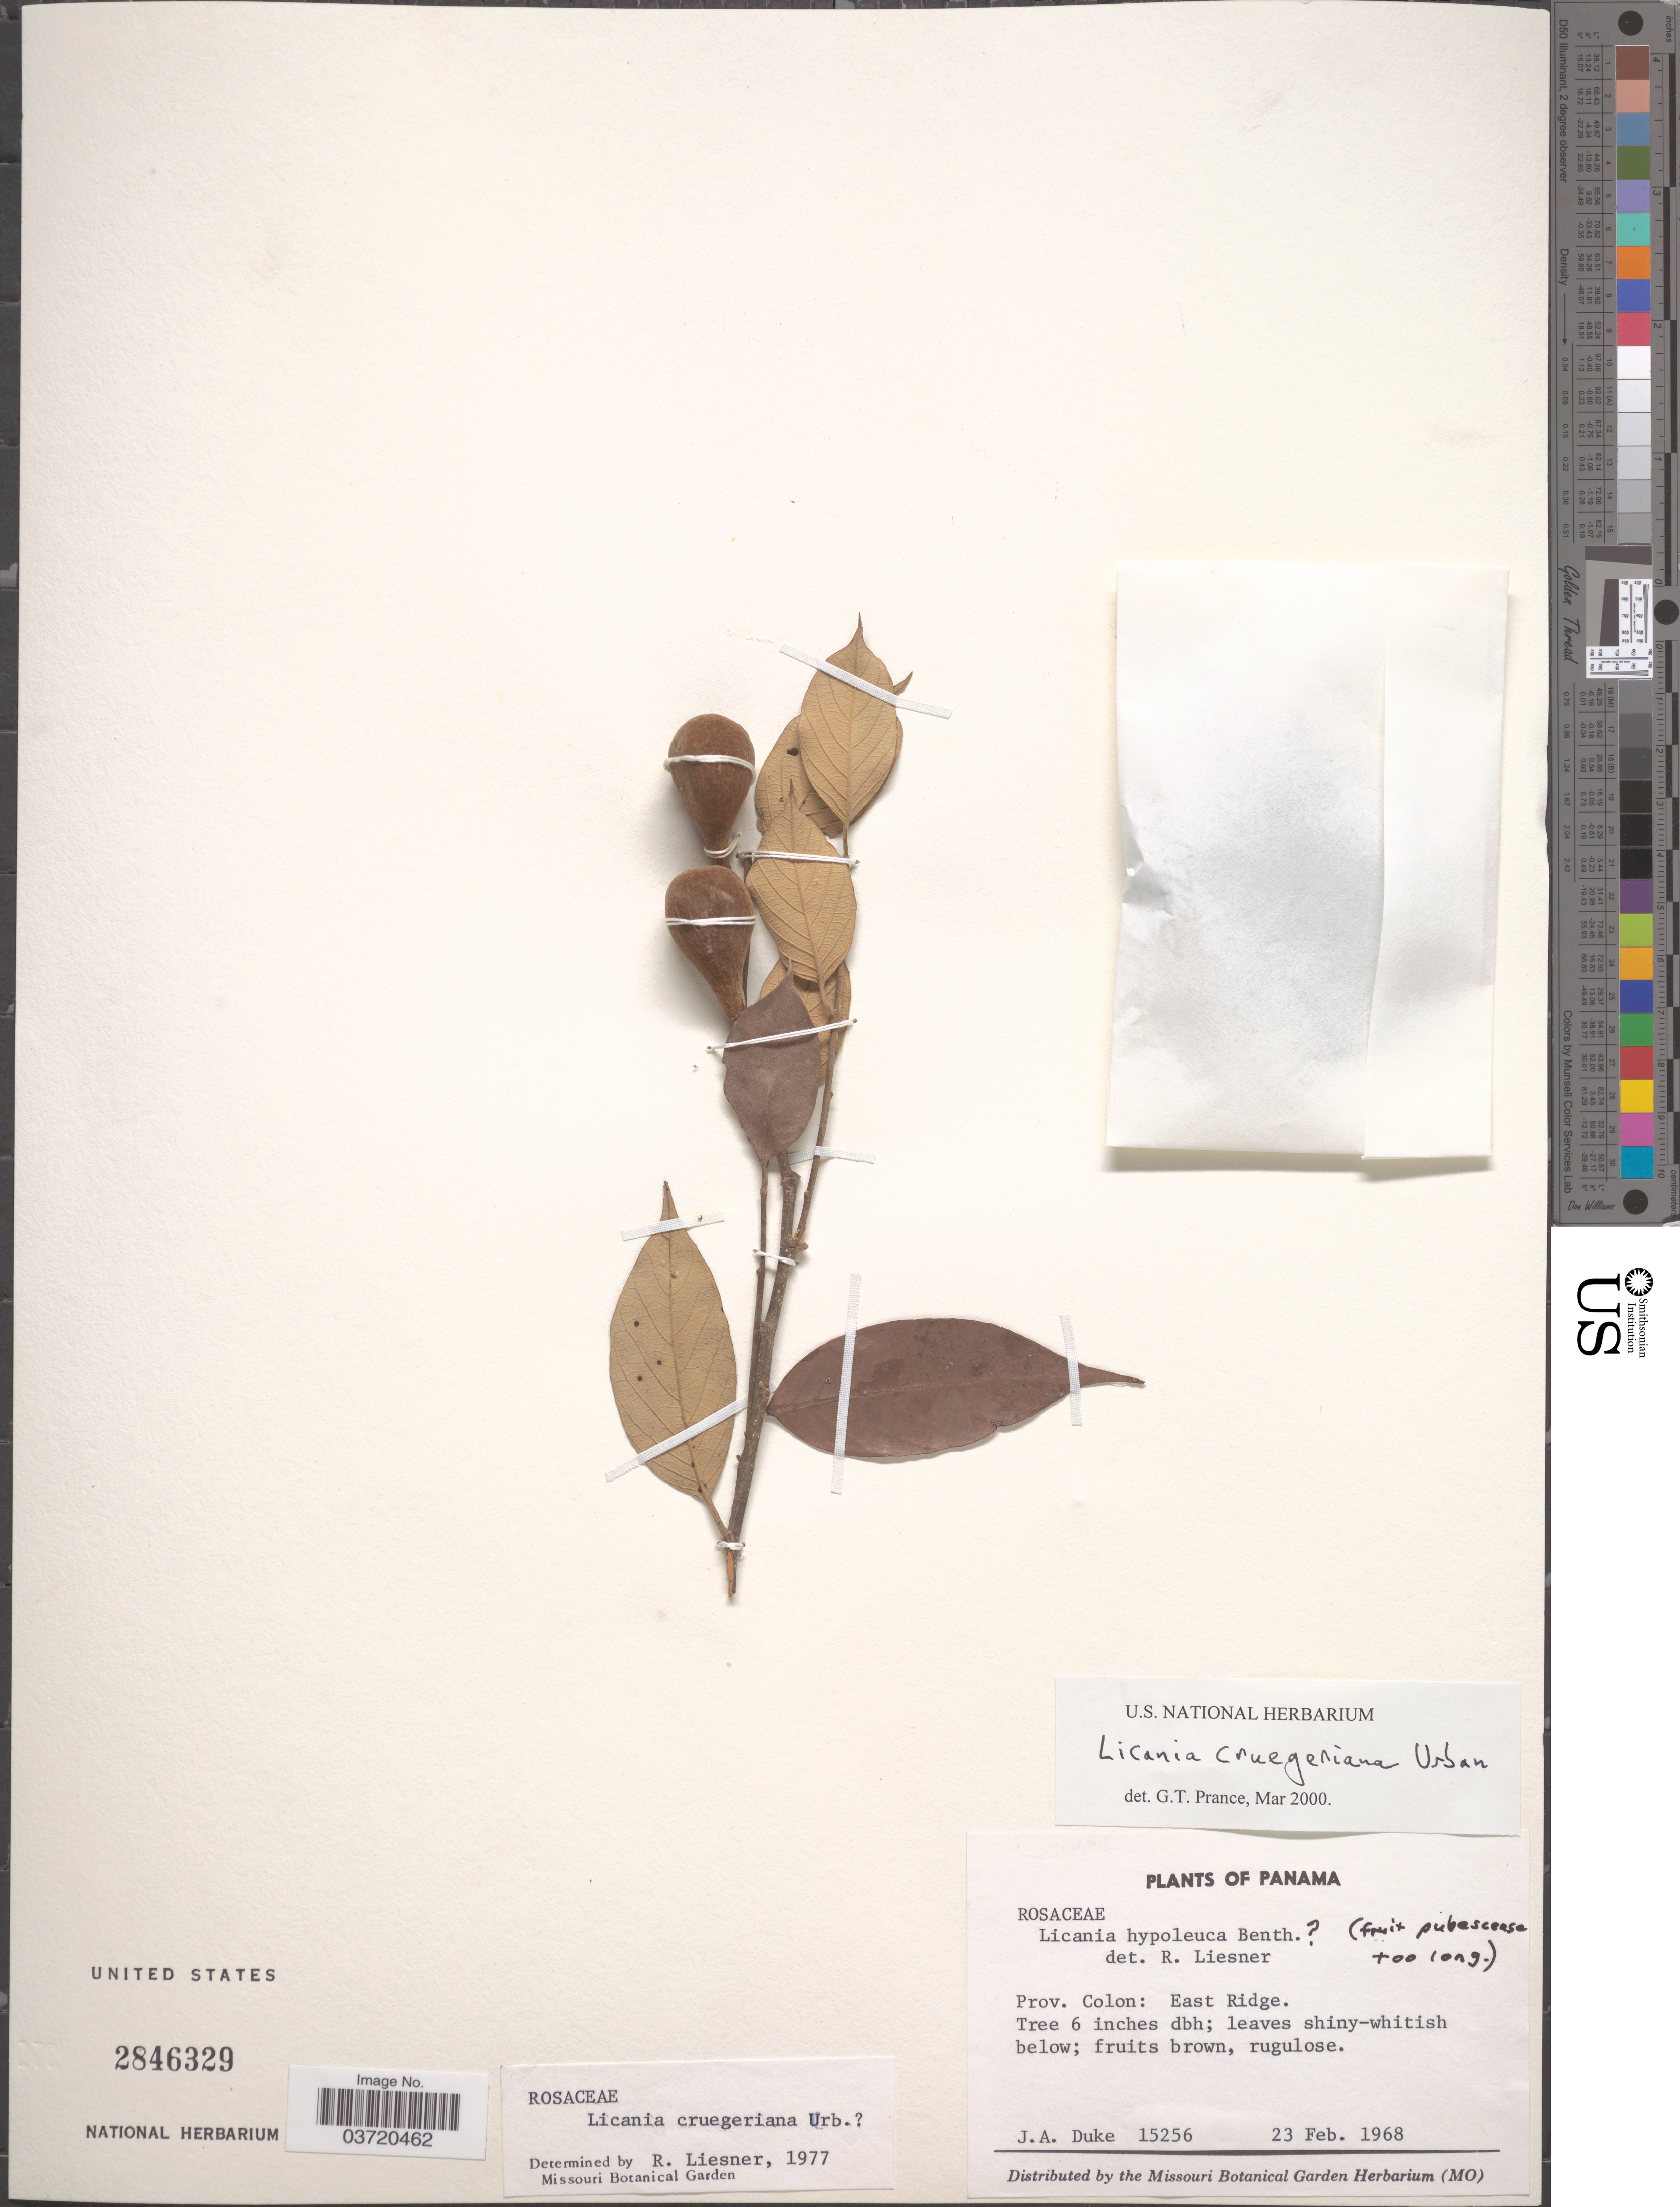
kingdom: Plantae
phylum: Tracheophyta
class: Magnoliopsida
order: Malpighiales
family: Chrysobalanaceae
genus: Licania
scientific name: Licania cruegeriana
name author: Urb.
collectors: J. A. Duke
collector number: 15256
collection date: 1968-02-23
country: Panama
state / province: Colón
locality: East Ridge.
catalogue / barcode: US 2846329